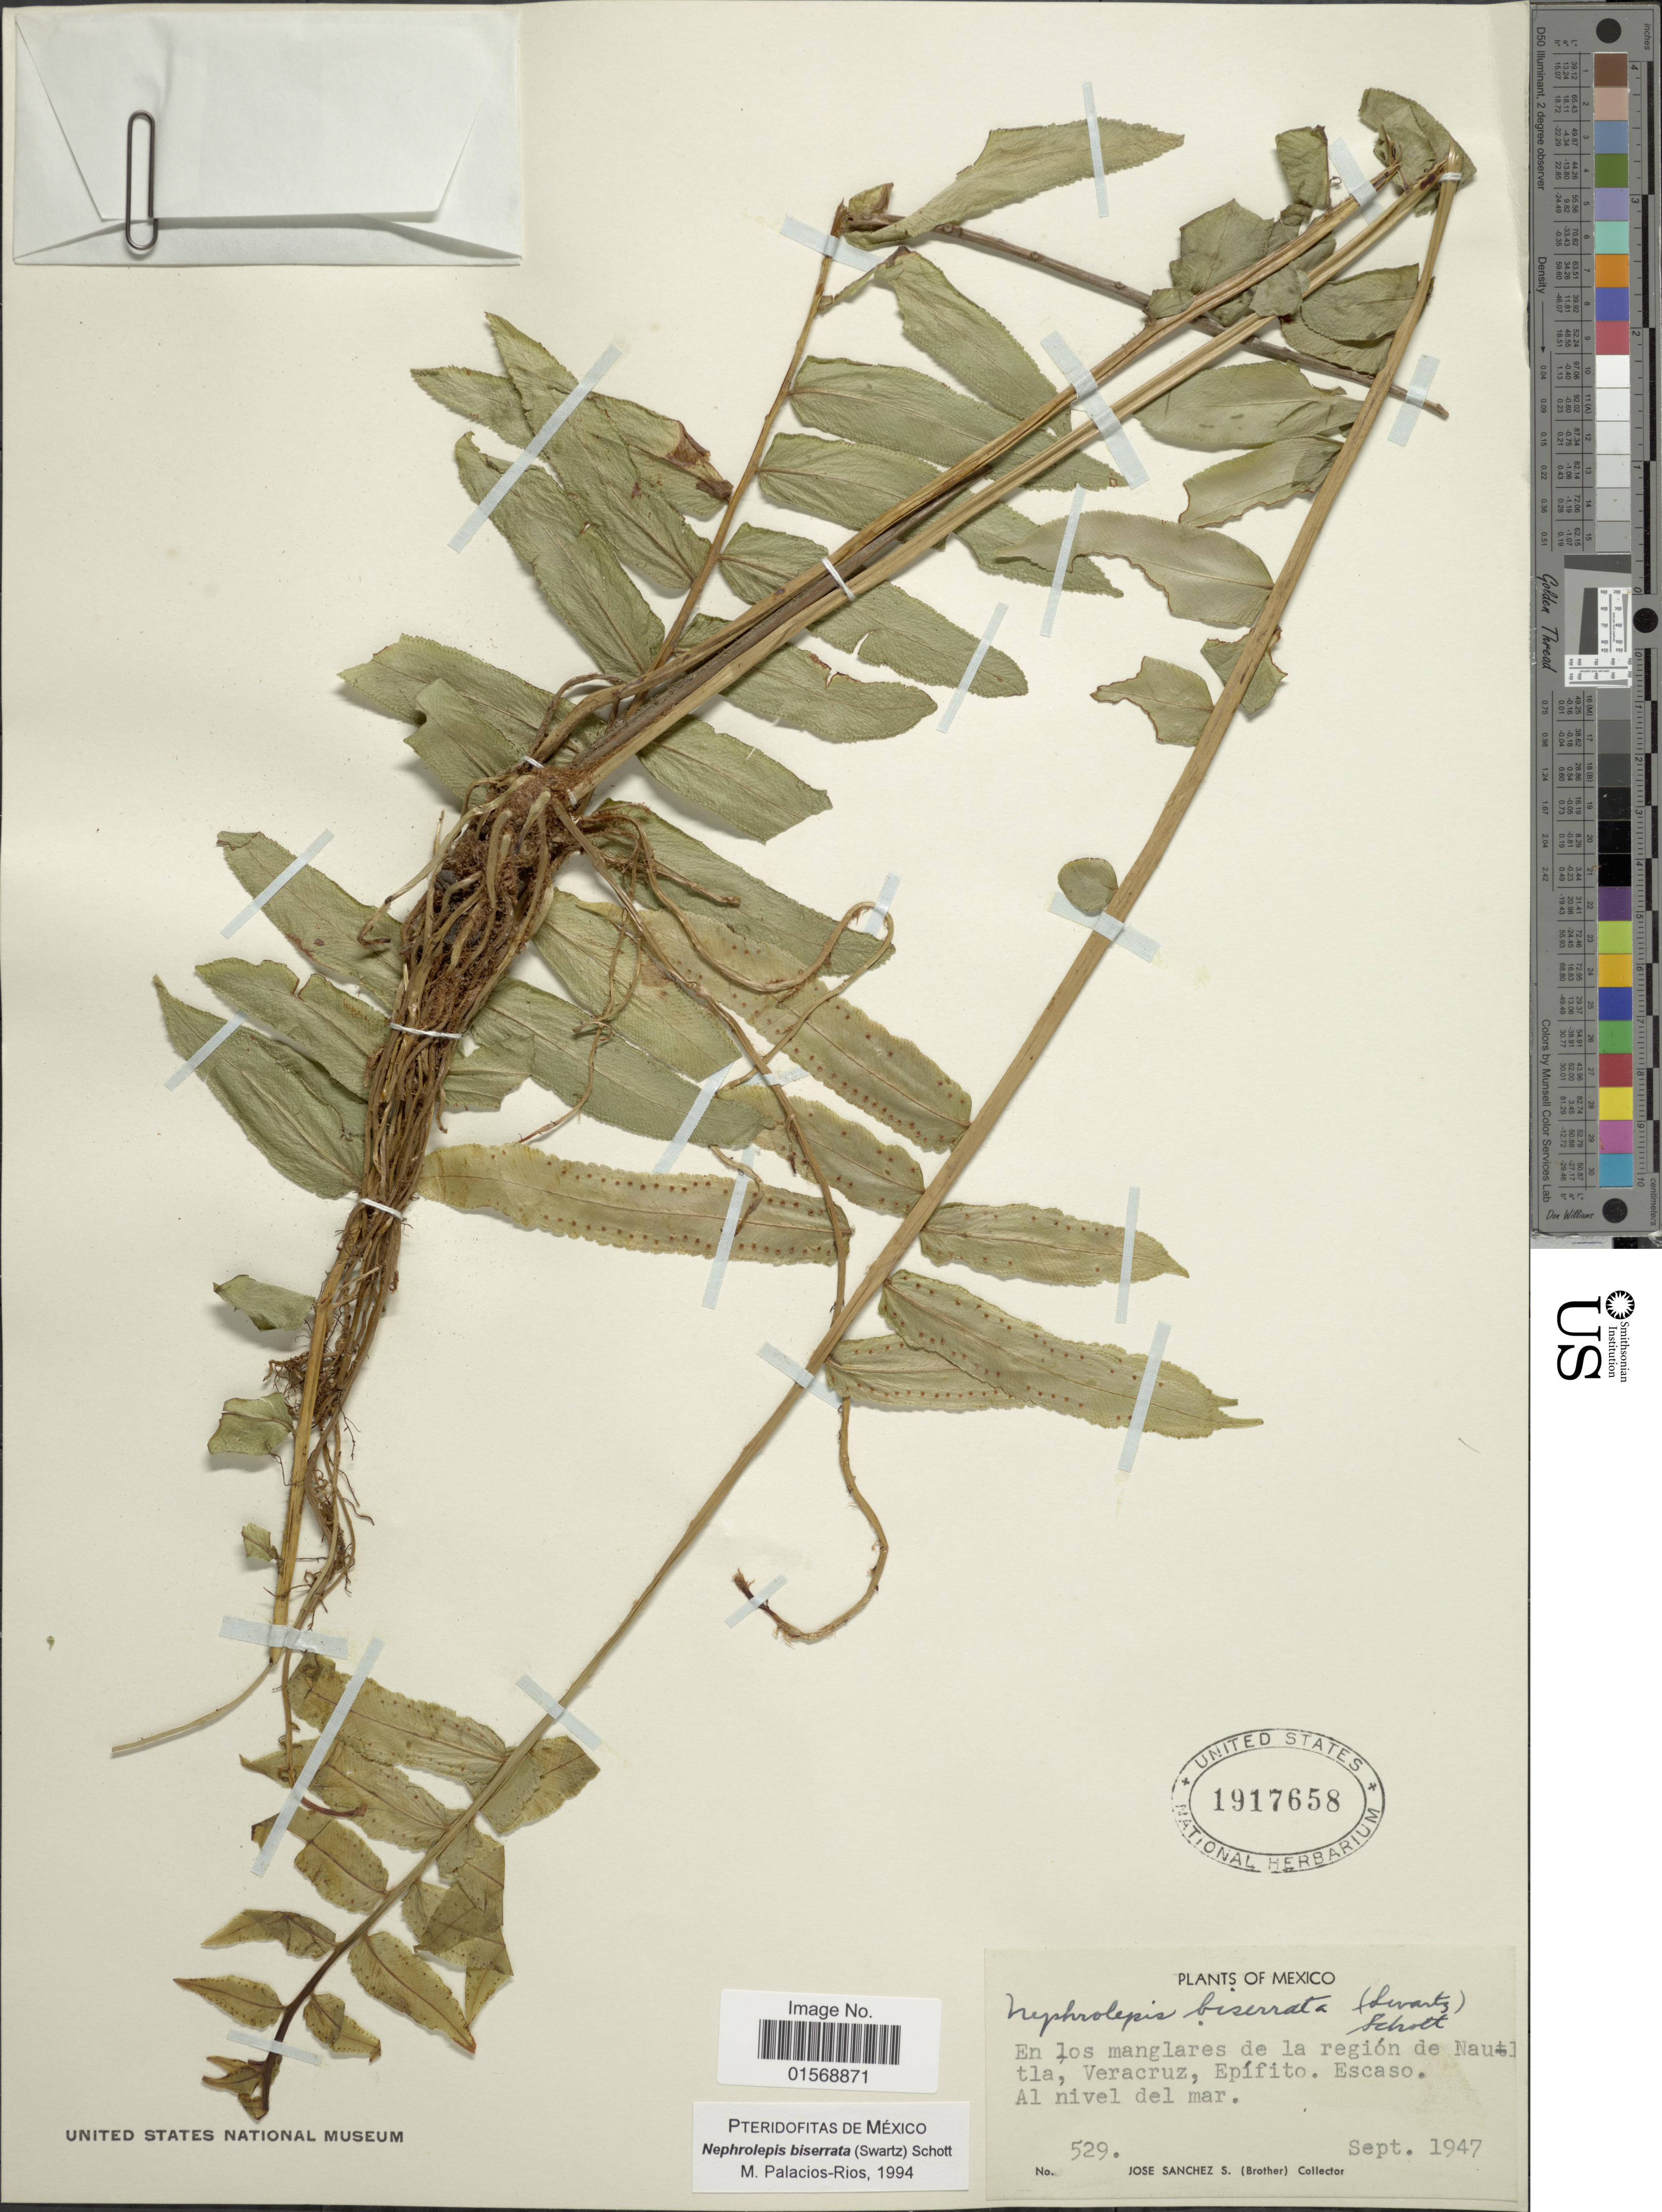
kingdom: Plantae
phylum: Tracheophyta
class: Polypodiopsida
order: Polypodiales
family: Nephrolepidaceae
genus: Nephrolepis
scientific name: Nephrolepis biserrata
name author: (Sw.) Schott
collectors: J. Sánchez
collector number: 529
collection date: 1947-09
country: Mexico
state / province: Veracruz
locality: Mexico, En los marglares de la region de Nautla, Veracruz.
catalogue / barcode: US 1917658